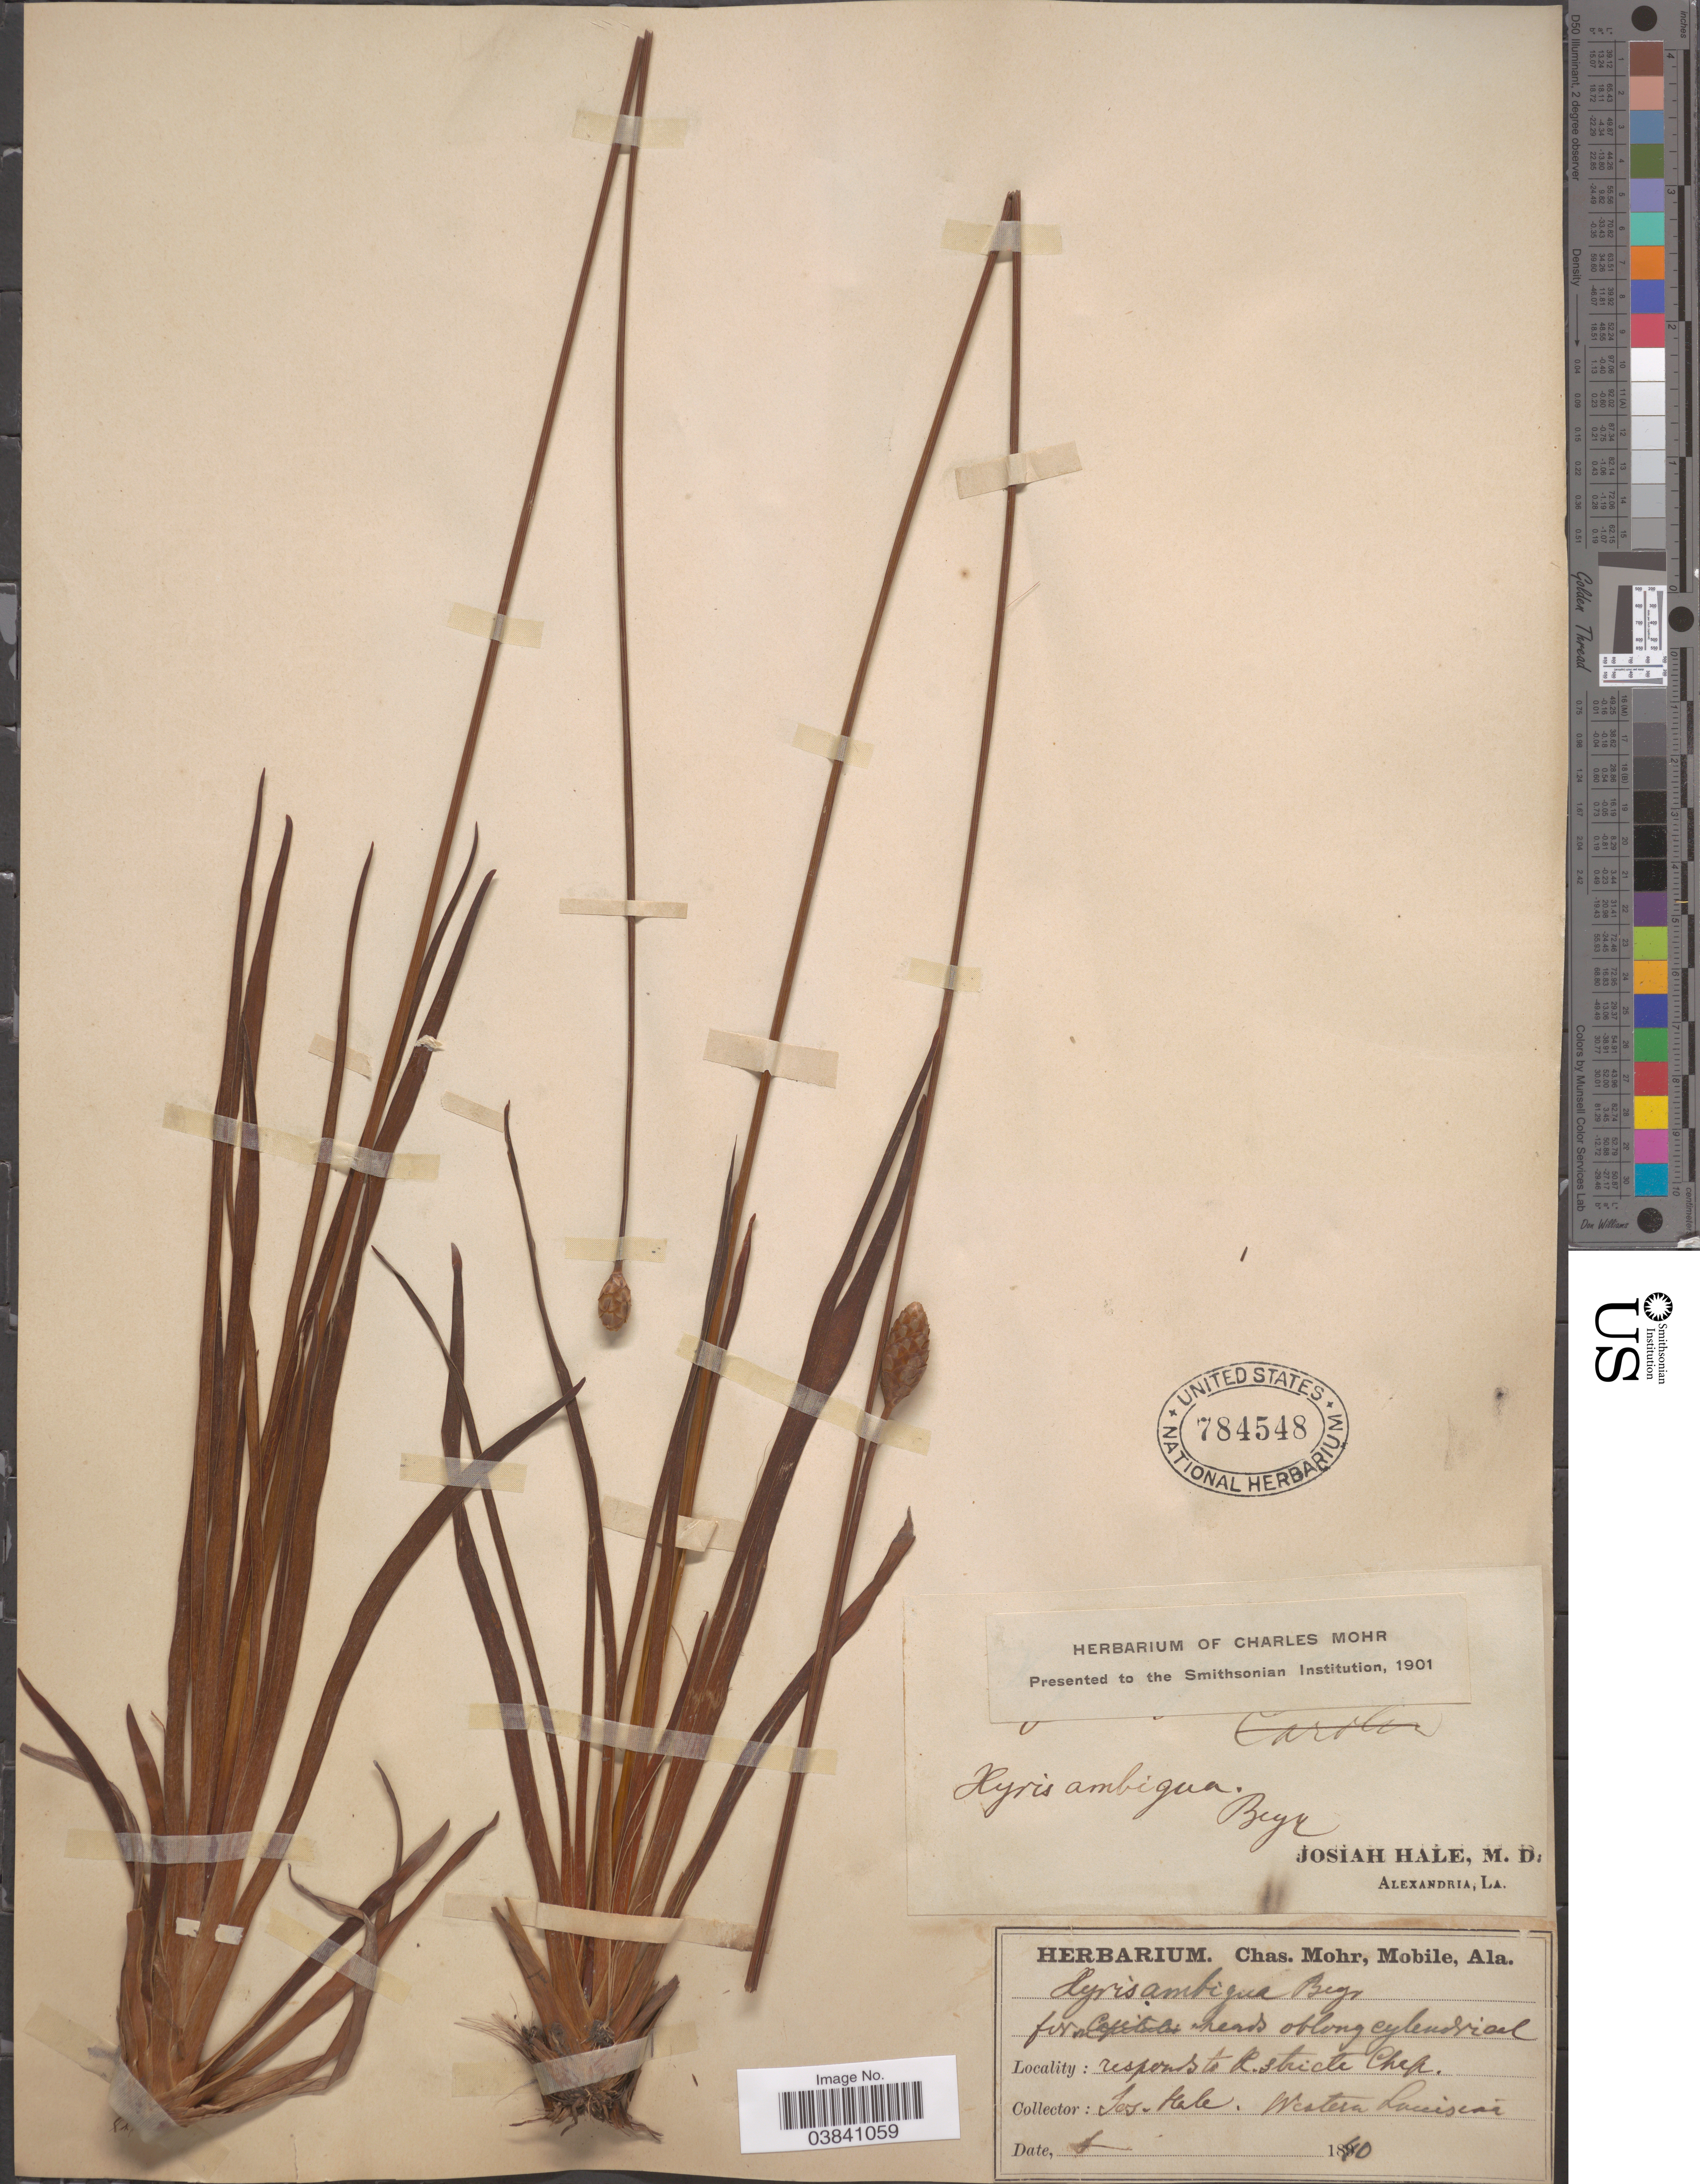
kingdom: Plantae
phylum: Tracheophyta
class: Liliopsida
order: Poales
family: Xyridaceae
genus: Xyris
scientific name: Xyris ambigua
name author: Beyr. ex Kunth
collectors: J. Hale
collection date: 1840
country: United States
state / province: Louisiana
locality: Western Louisiana.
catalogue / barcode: US 784548